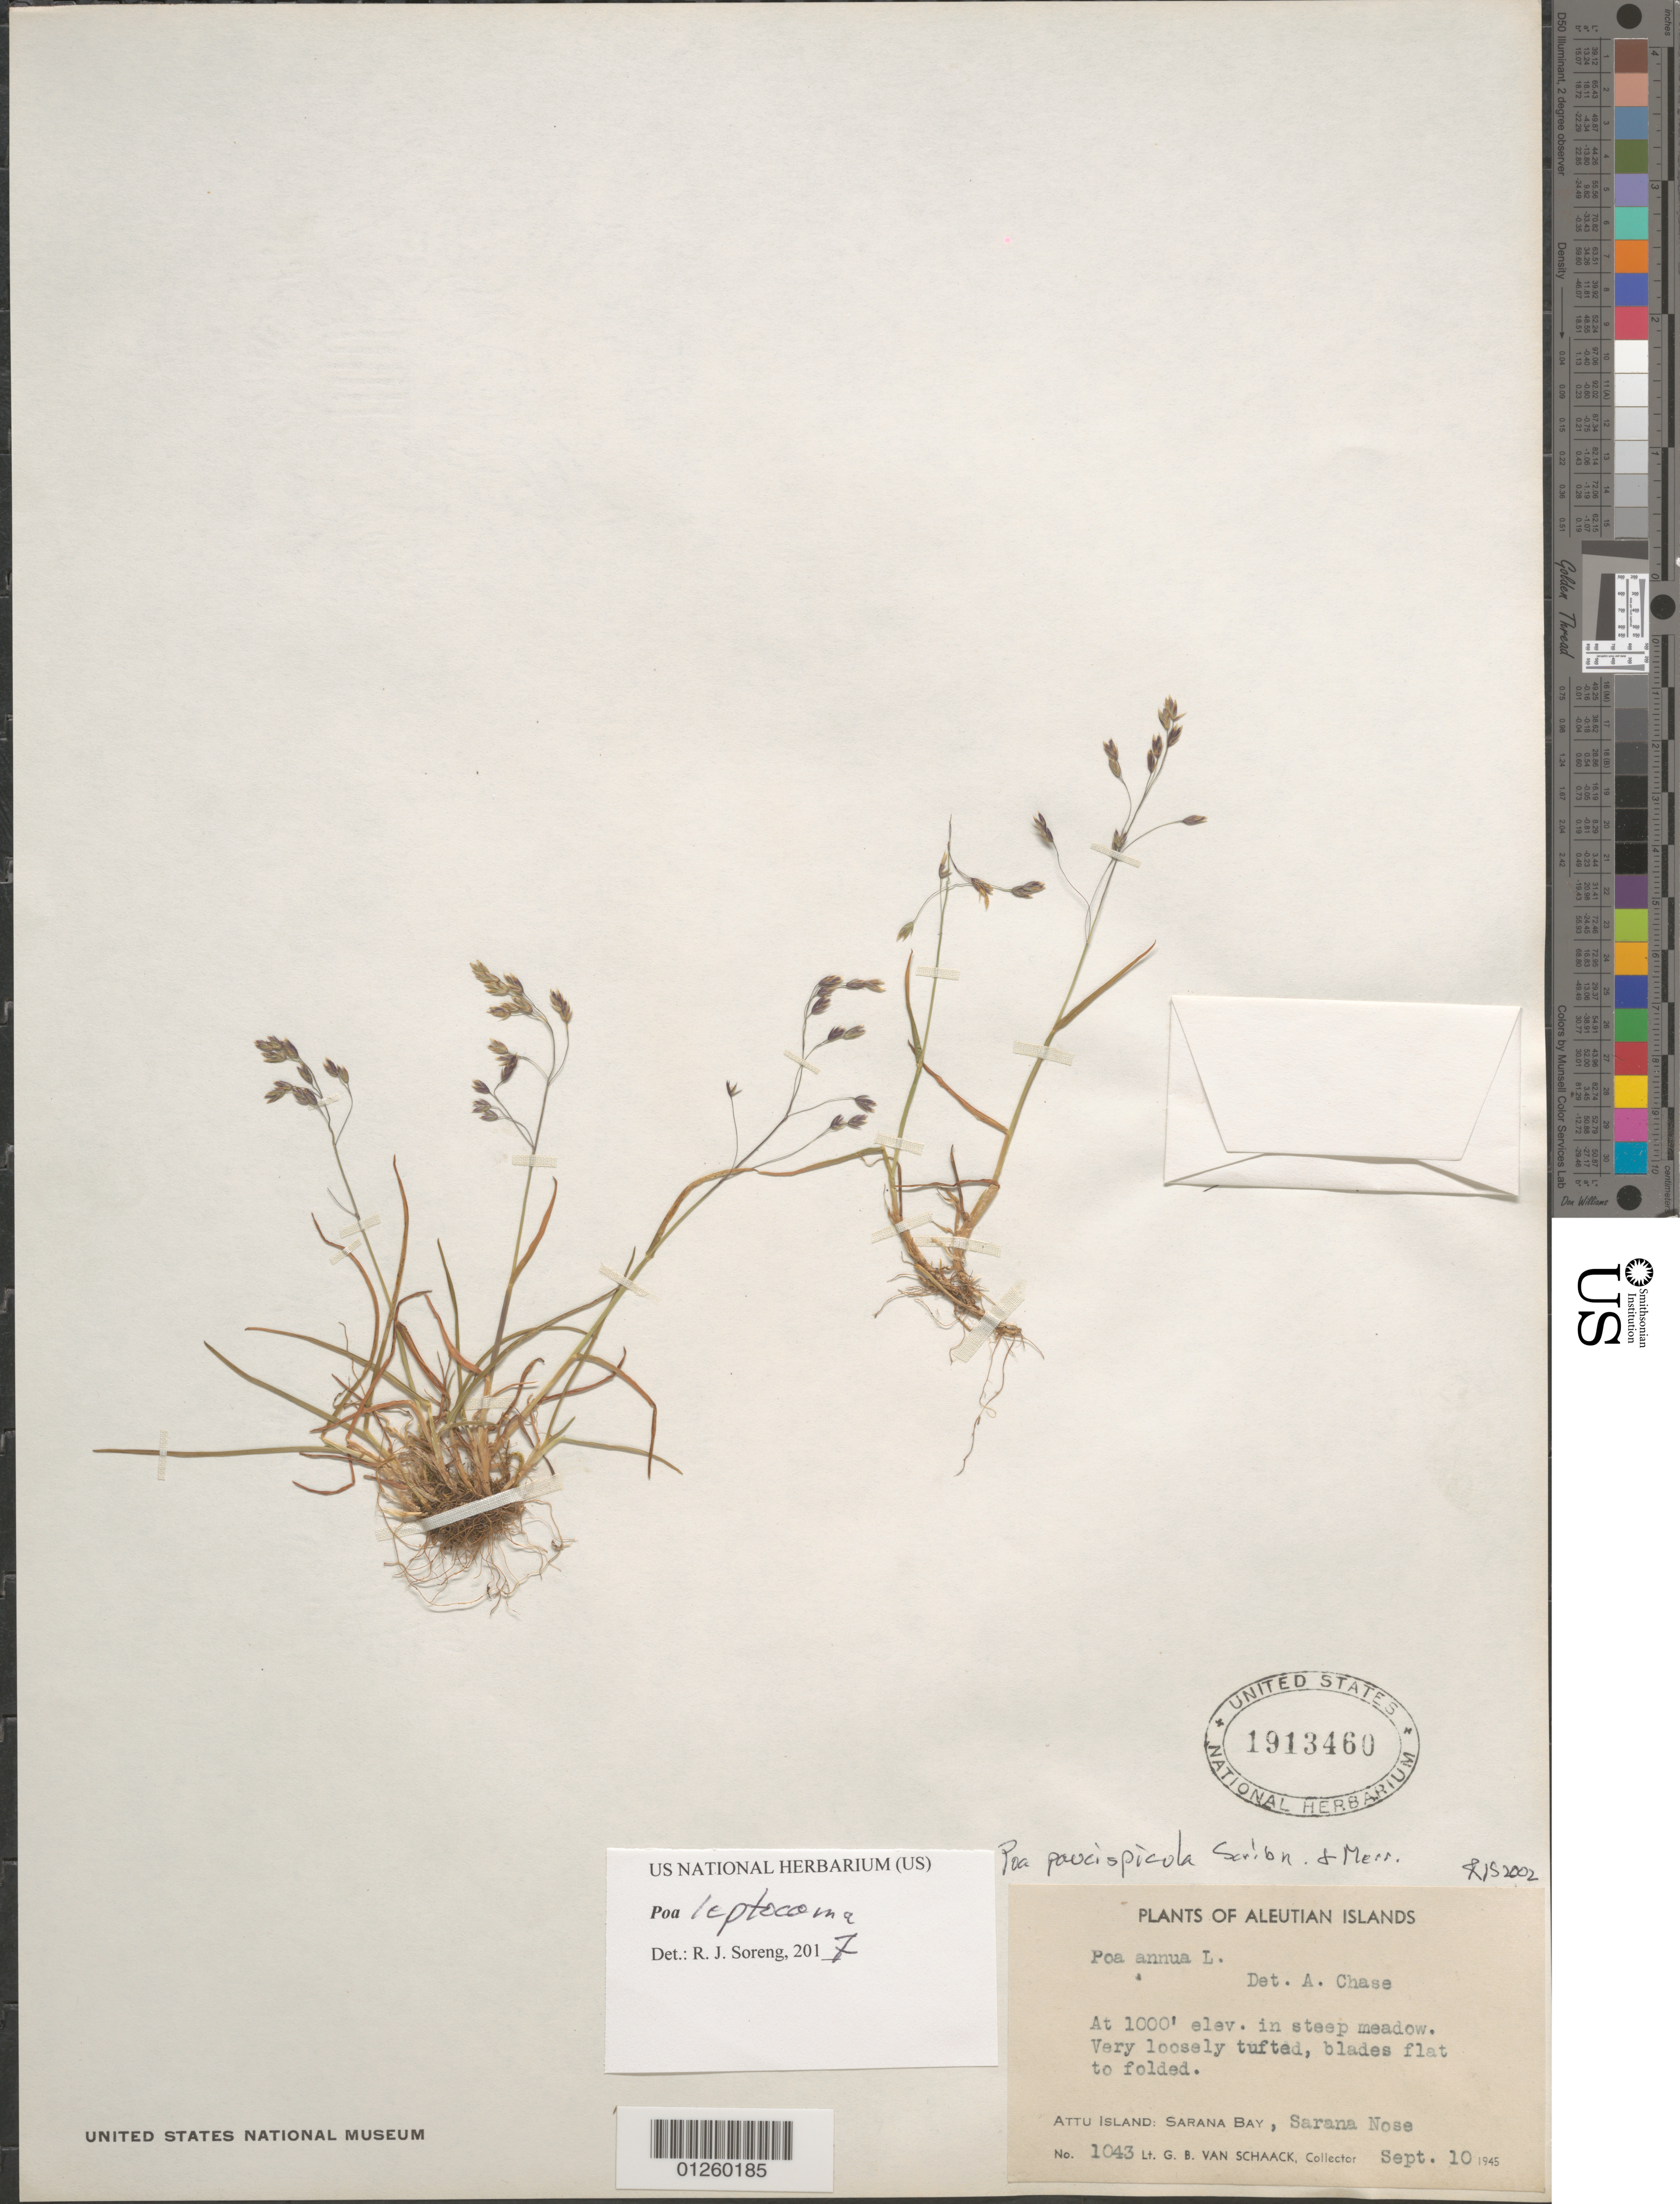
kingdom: Plantae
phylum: Tracheophyta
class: Liliopsida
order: Poales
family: Poaceae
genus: Poa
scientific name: Poa leptocoma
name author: Trin.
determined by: Soreng, Robert J., Research Associate (BOT), Smithsonian Institution - National Museum of Natural History (UNITED STATES)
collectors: G. Van Schaack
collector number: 1043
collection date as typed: Sept. 10. 1945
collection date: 1945-09-10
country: United States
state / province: Alaska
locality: Attu Island: Sarana Bay, Sarana Nose.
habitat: In steep meadow.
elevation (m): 305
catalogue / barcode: US 1913460